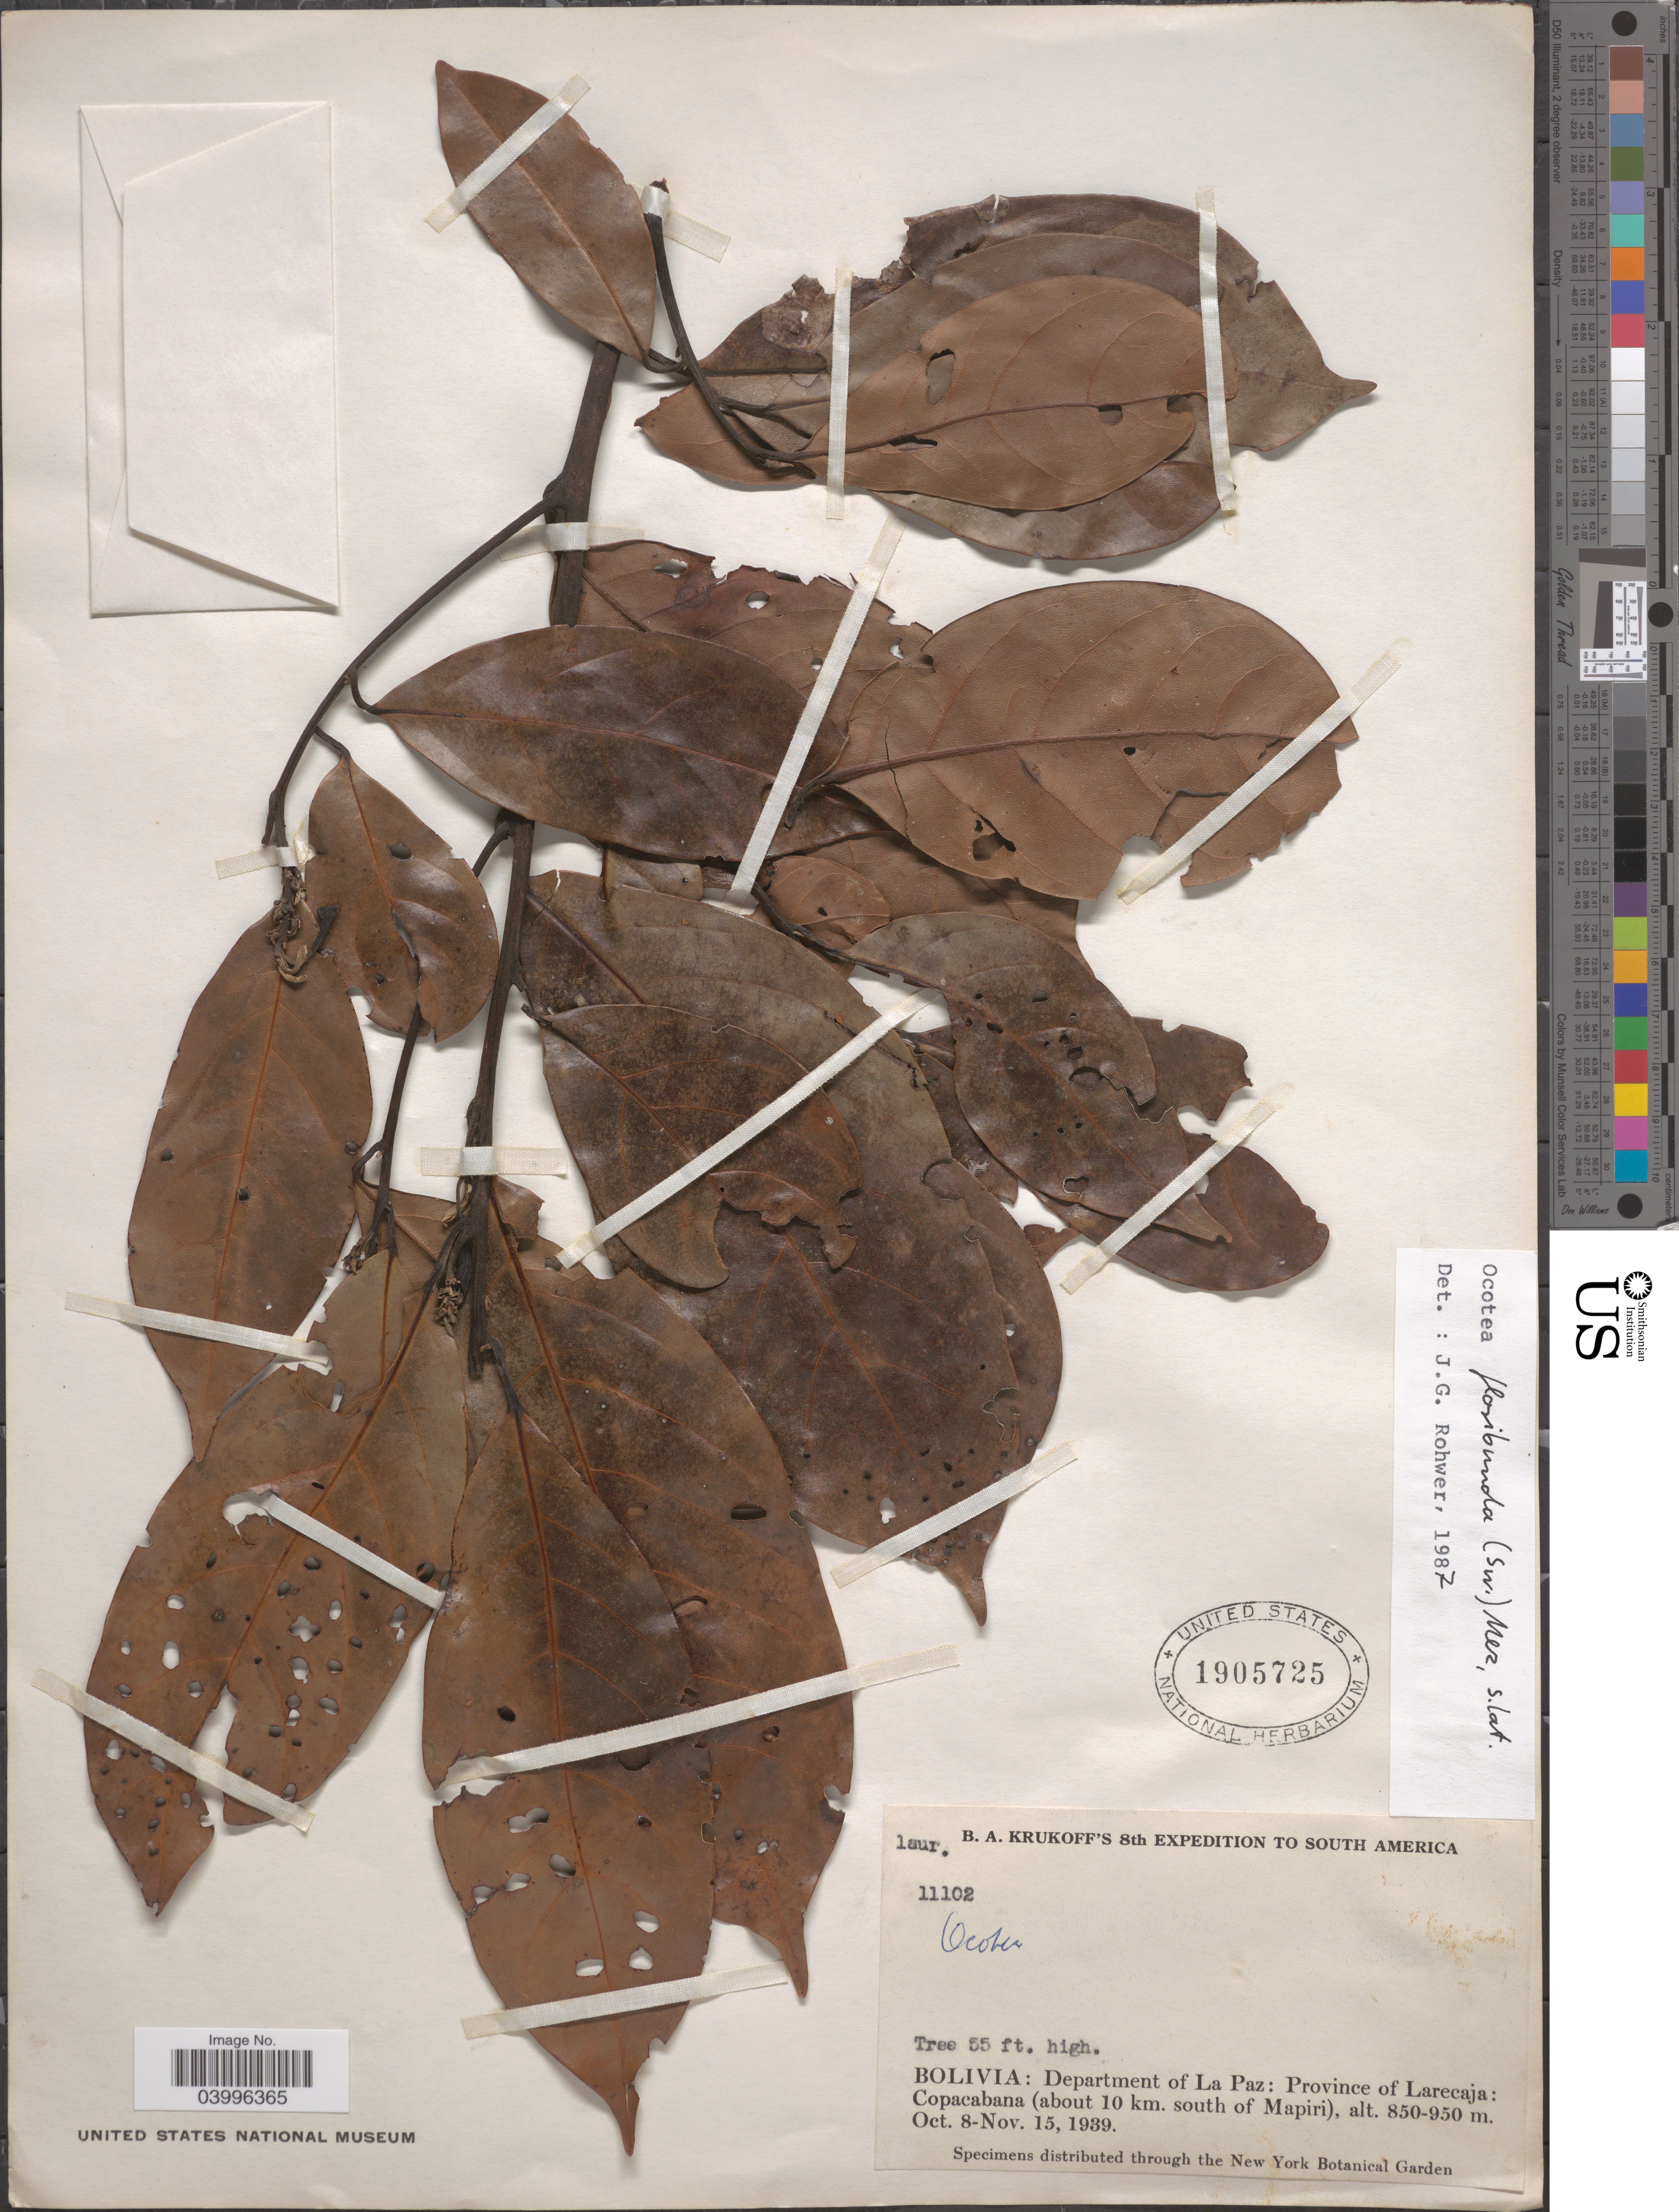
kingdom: Plantae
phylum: Tracheophyta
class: Magnoliopsida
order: Laurales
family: Lauraceae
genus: Ocotea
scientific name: Ocotea floribunda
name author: (Sw.) Mez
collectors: B. A. Krukoff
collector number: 11102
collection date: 1939-10-08/1939-11-15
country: Bolivia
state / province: La Paz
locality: Department of La Paz: Province of Larecaja: Copacabana (about 10 km. south of Mapiri).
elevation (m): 850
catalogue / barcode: US 1905725